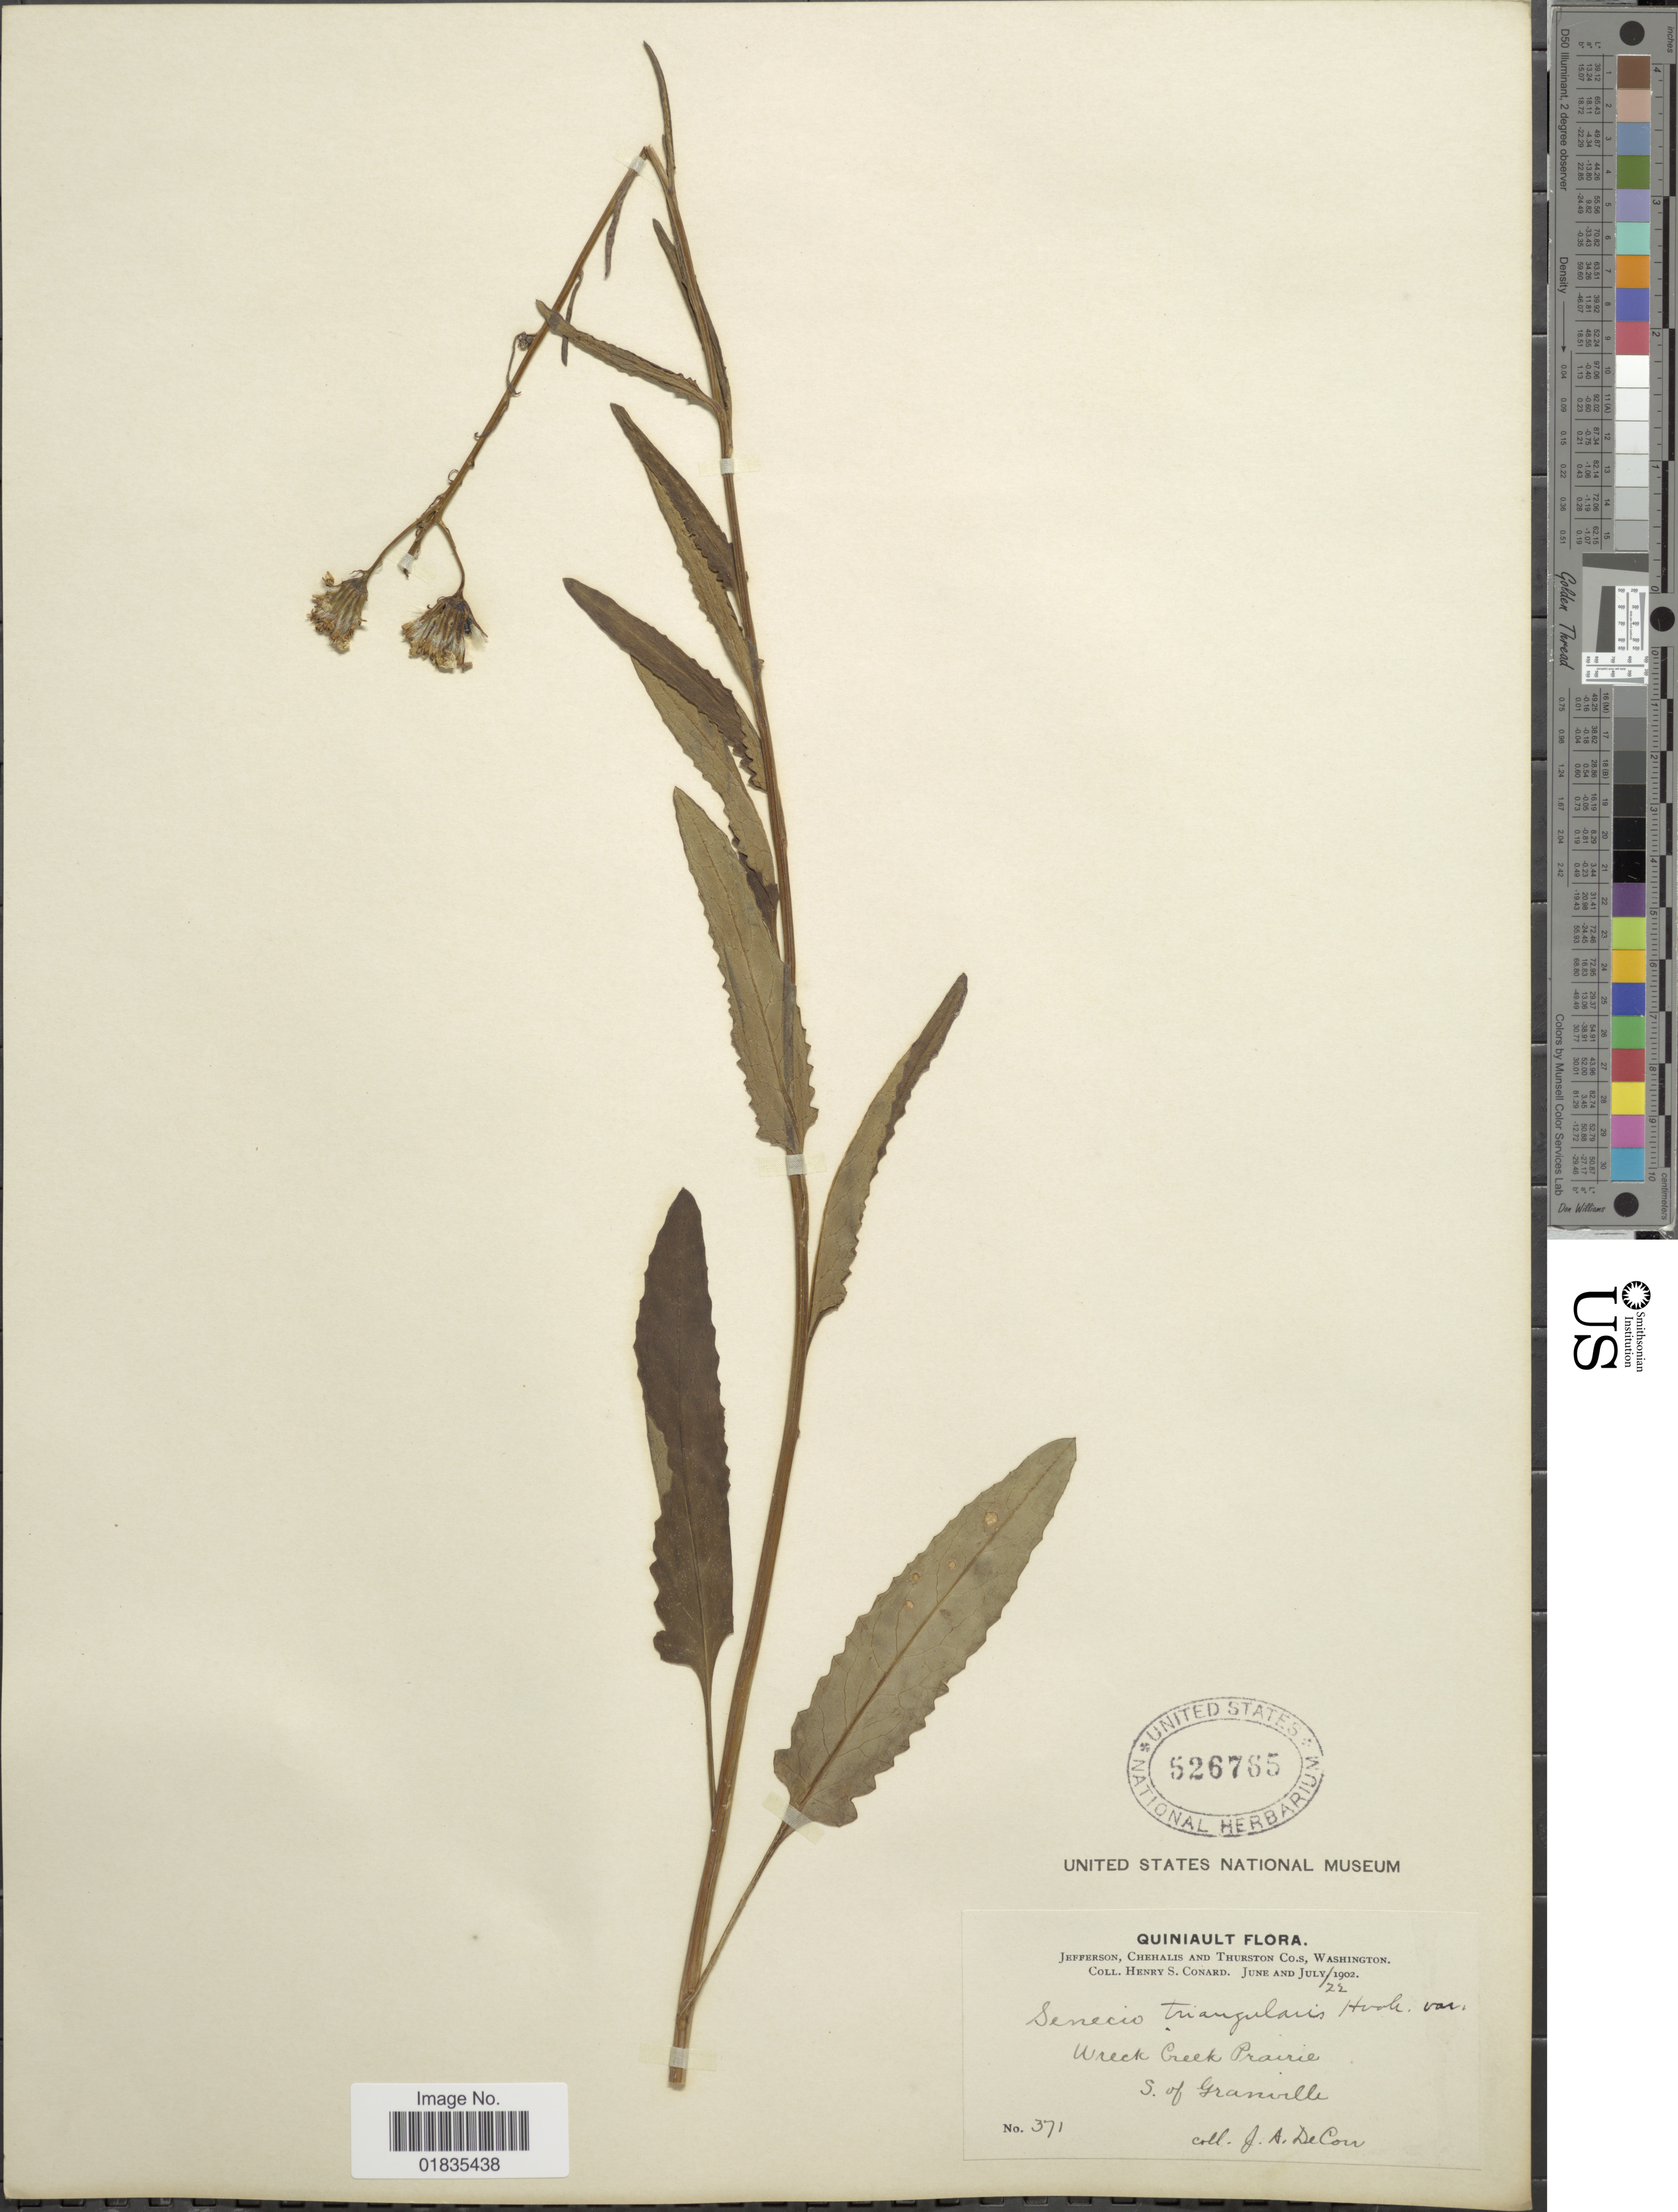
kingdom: Plantae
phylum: Tracheophyta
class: Magnoliopsida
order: Asterales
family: Asteraceae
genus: Senecio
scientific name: Senecio triangularis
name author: Hook.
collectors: J. DeCou & H. S. Conard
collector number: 371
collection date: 1902-07-22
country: United States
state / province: Washington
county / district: Thurston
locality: Quiniault, Jefferson, Chehalis and Thurston Co.s, Wreck Creek Prairie, S. of Granville.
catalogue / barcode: US 526765